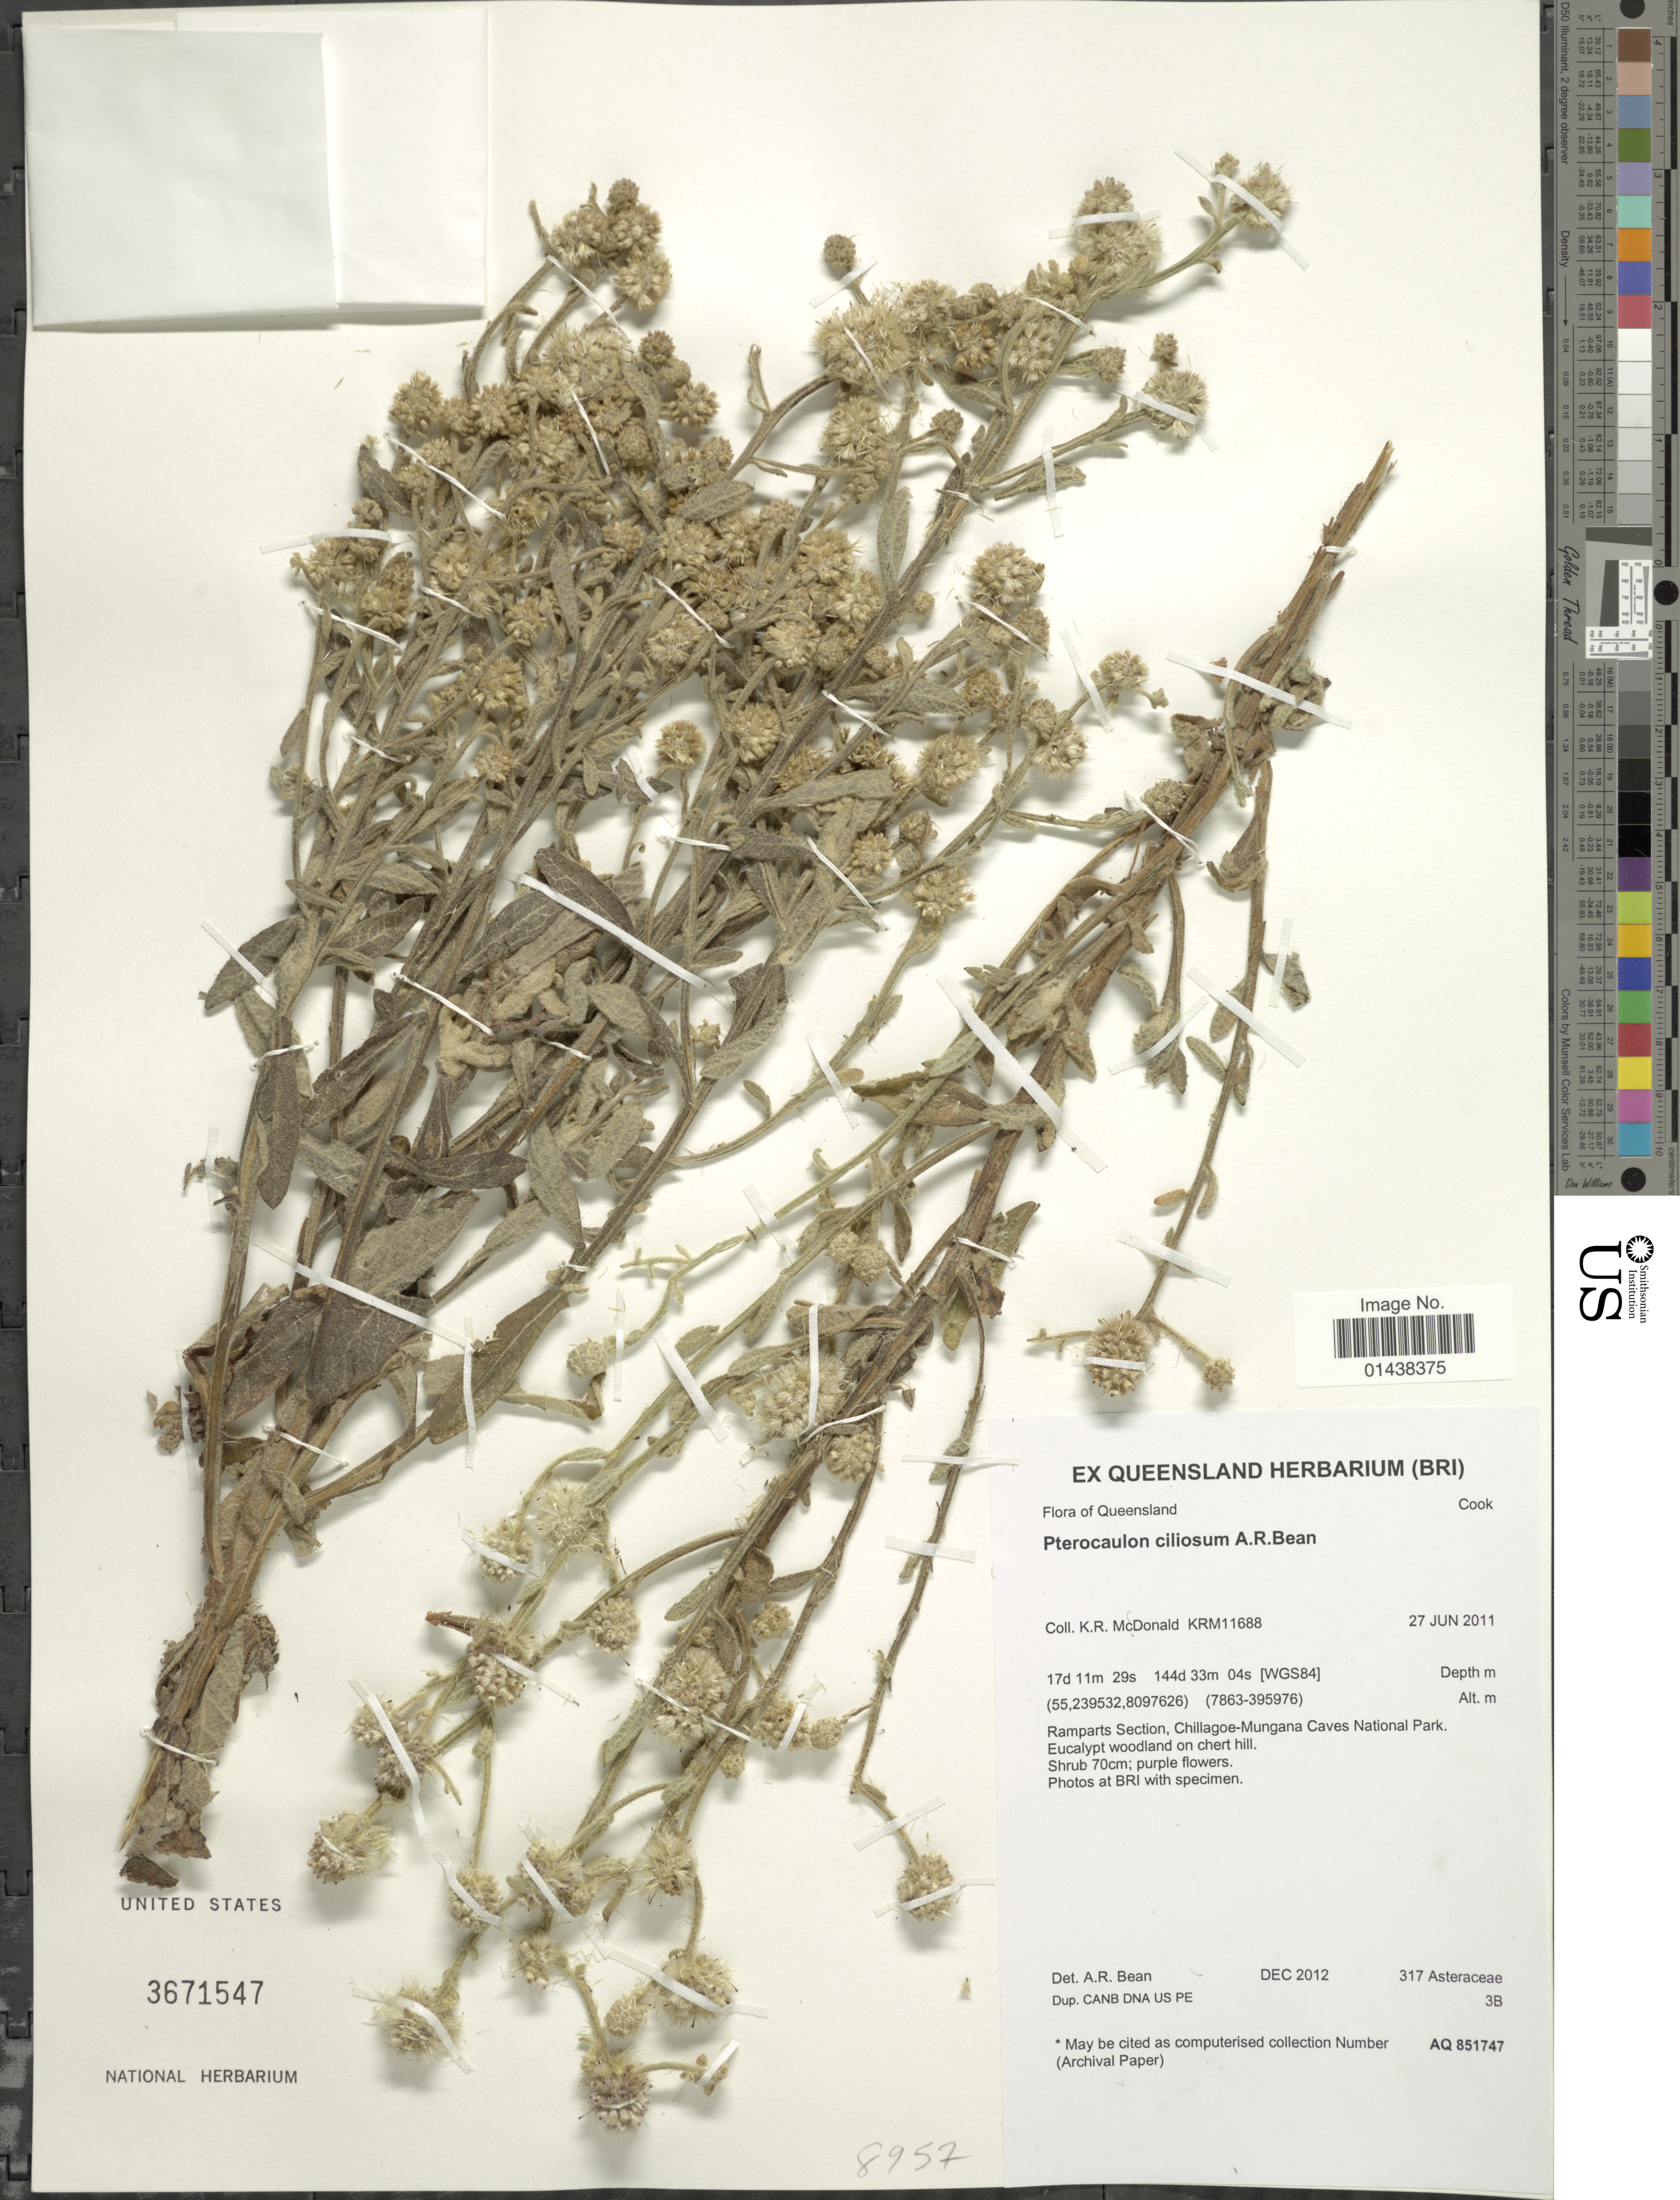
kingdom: Plantae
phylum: Tracheophyta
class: Magnoliopsida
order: Asterales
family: Asteraceae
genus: Pterocaulon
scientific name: Pterocaulon ciliosum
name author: A.R. Bean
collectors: K. McDonald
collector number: KRM11688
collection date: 2011-06-27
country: Australia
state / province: Queensland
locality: Cook, (WGS84) Ramparts Section, Chillagoe-Mungana Caves National Park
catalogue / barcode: US 3671547